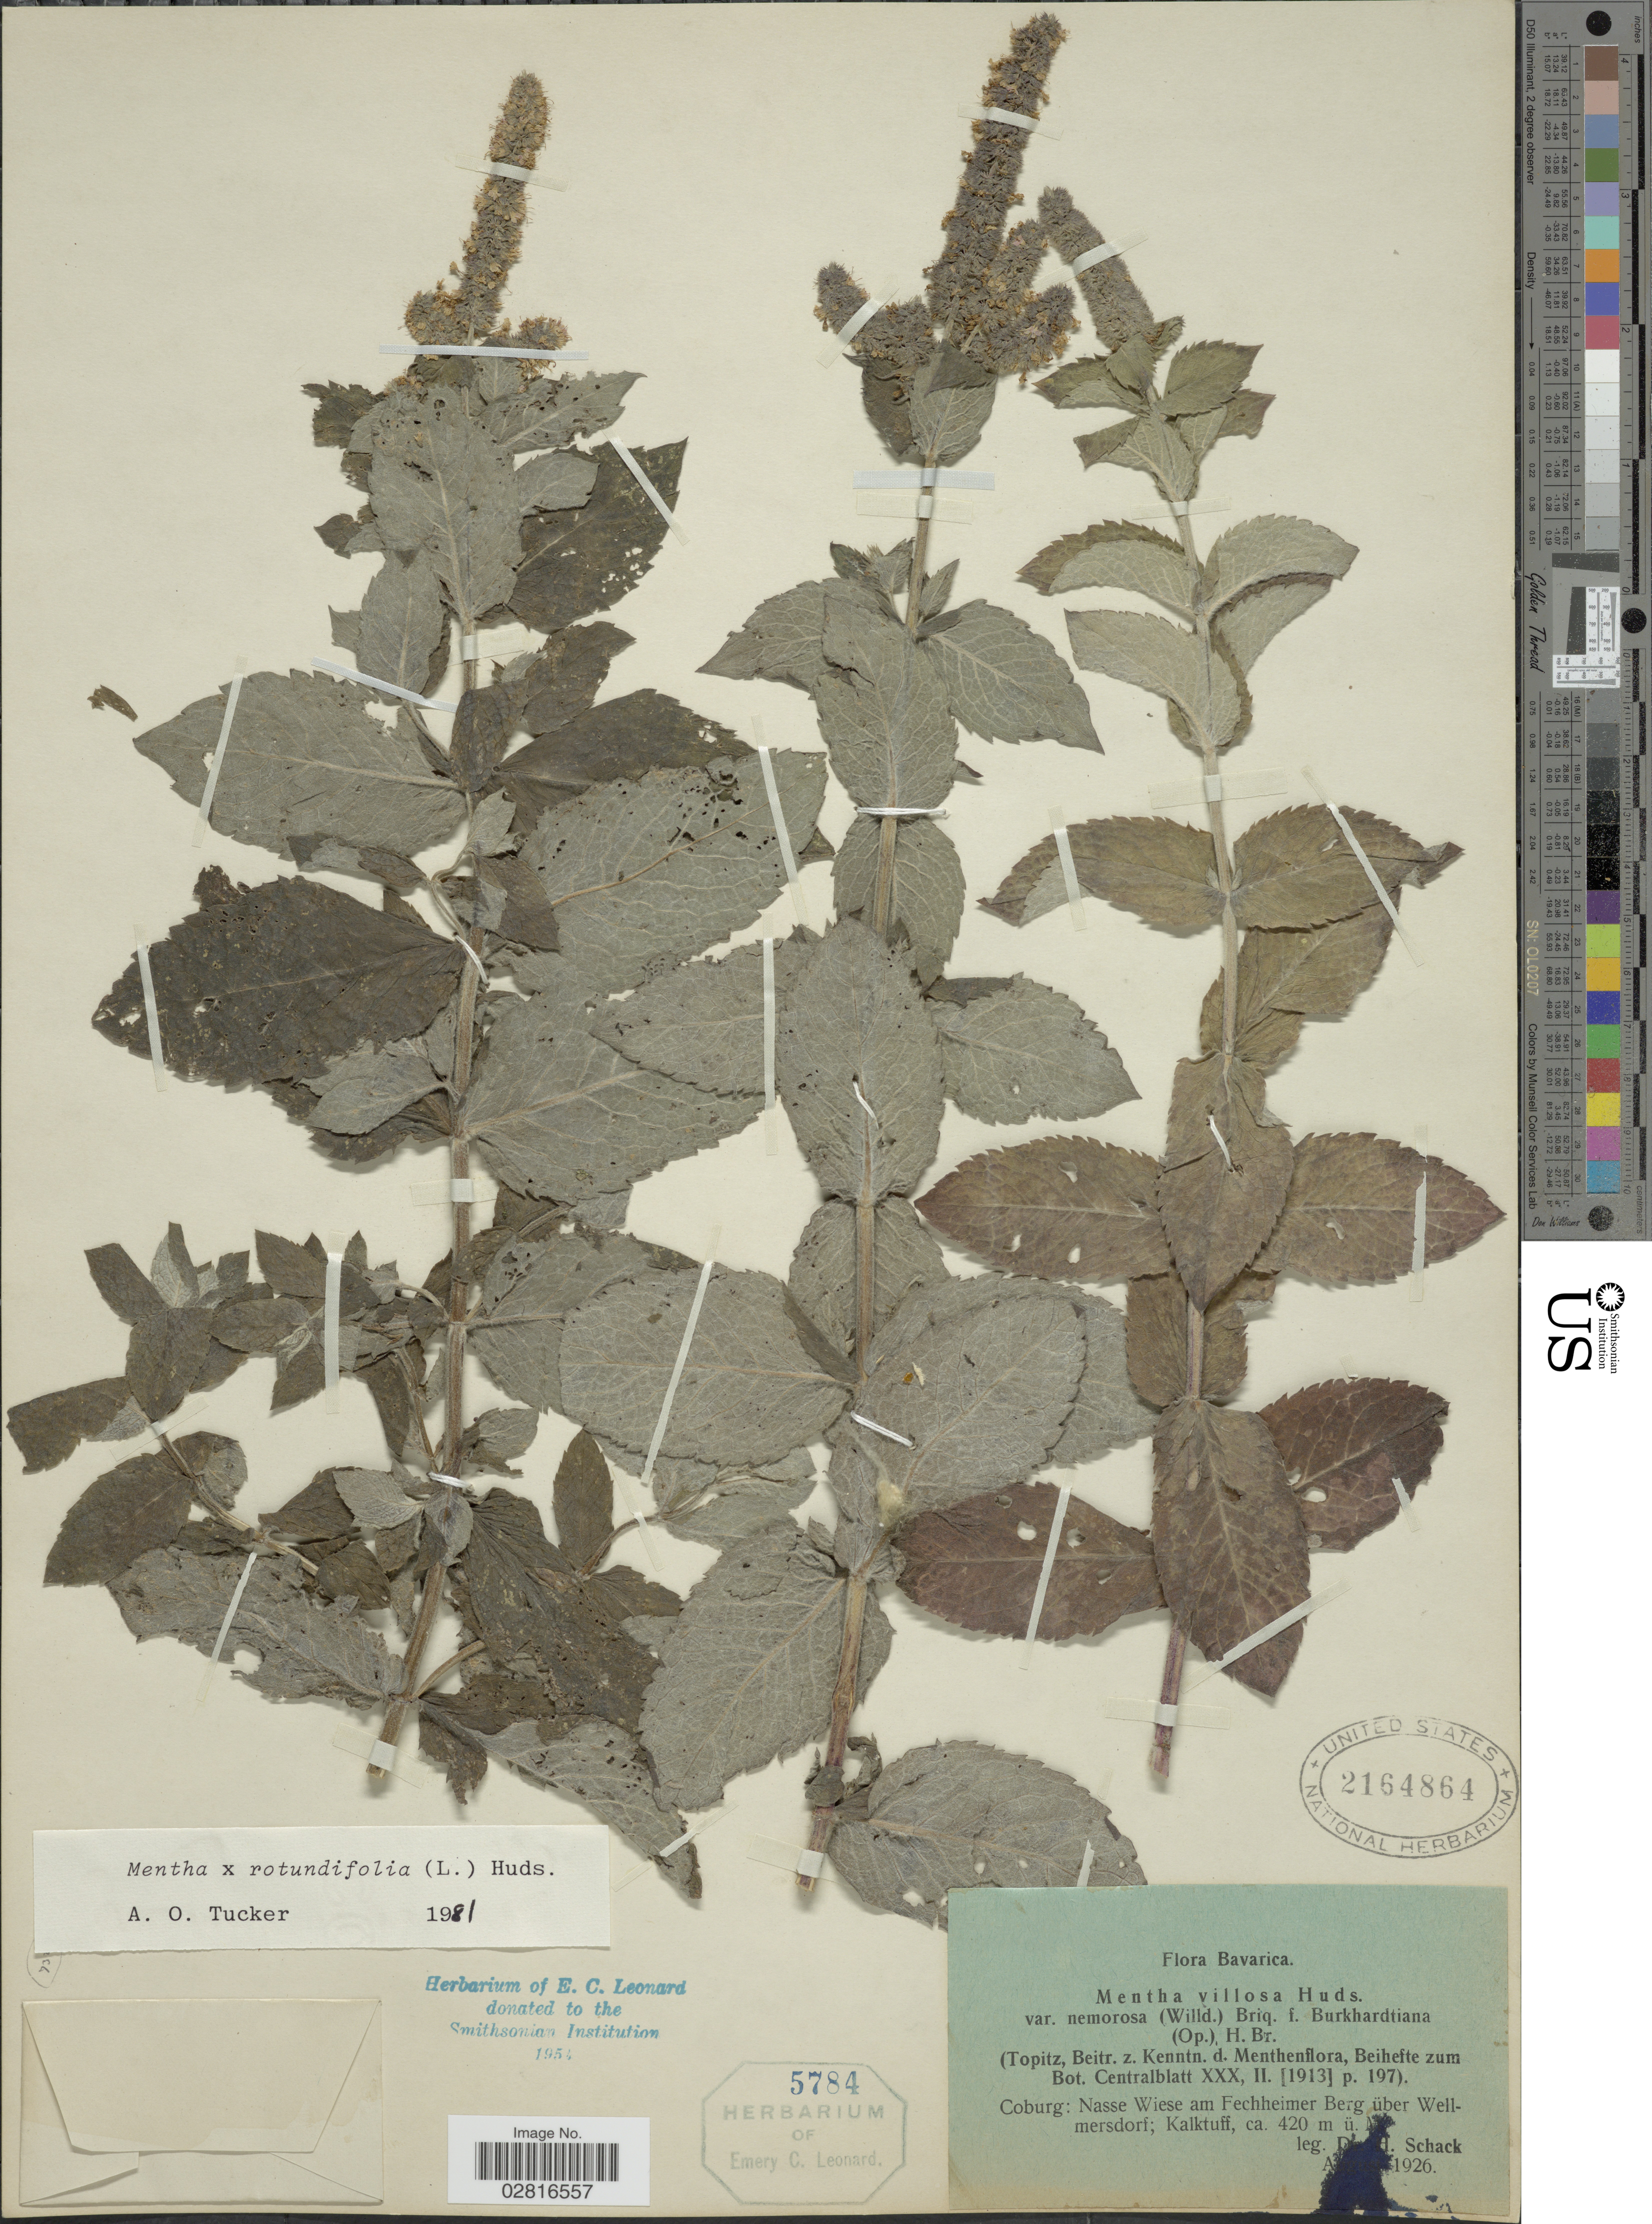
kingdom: Plantae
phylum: Tracheophyta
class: Magnoliopsida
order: Lamiales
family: Lamiaceae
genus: Mentha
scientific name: Mentha rotundifolia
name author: (L.) Huds.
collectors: H. Schack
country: Germany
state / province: Bayern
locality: Bavarica. Coburg: Nasse Wiese am Fechheimer Berg über Wellmersdorf; Kalktuff.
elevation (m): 420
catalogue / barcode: US 2164864